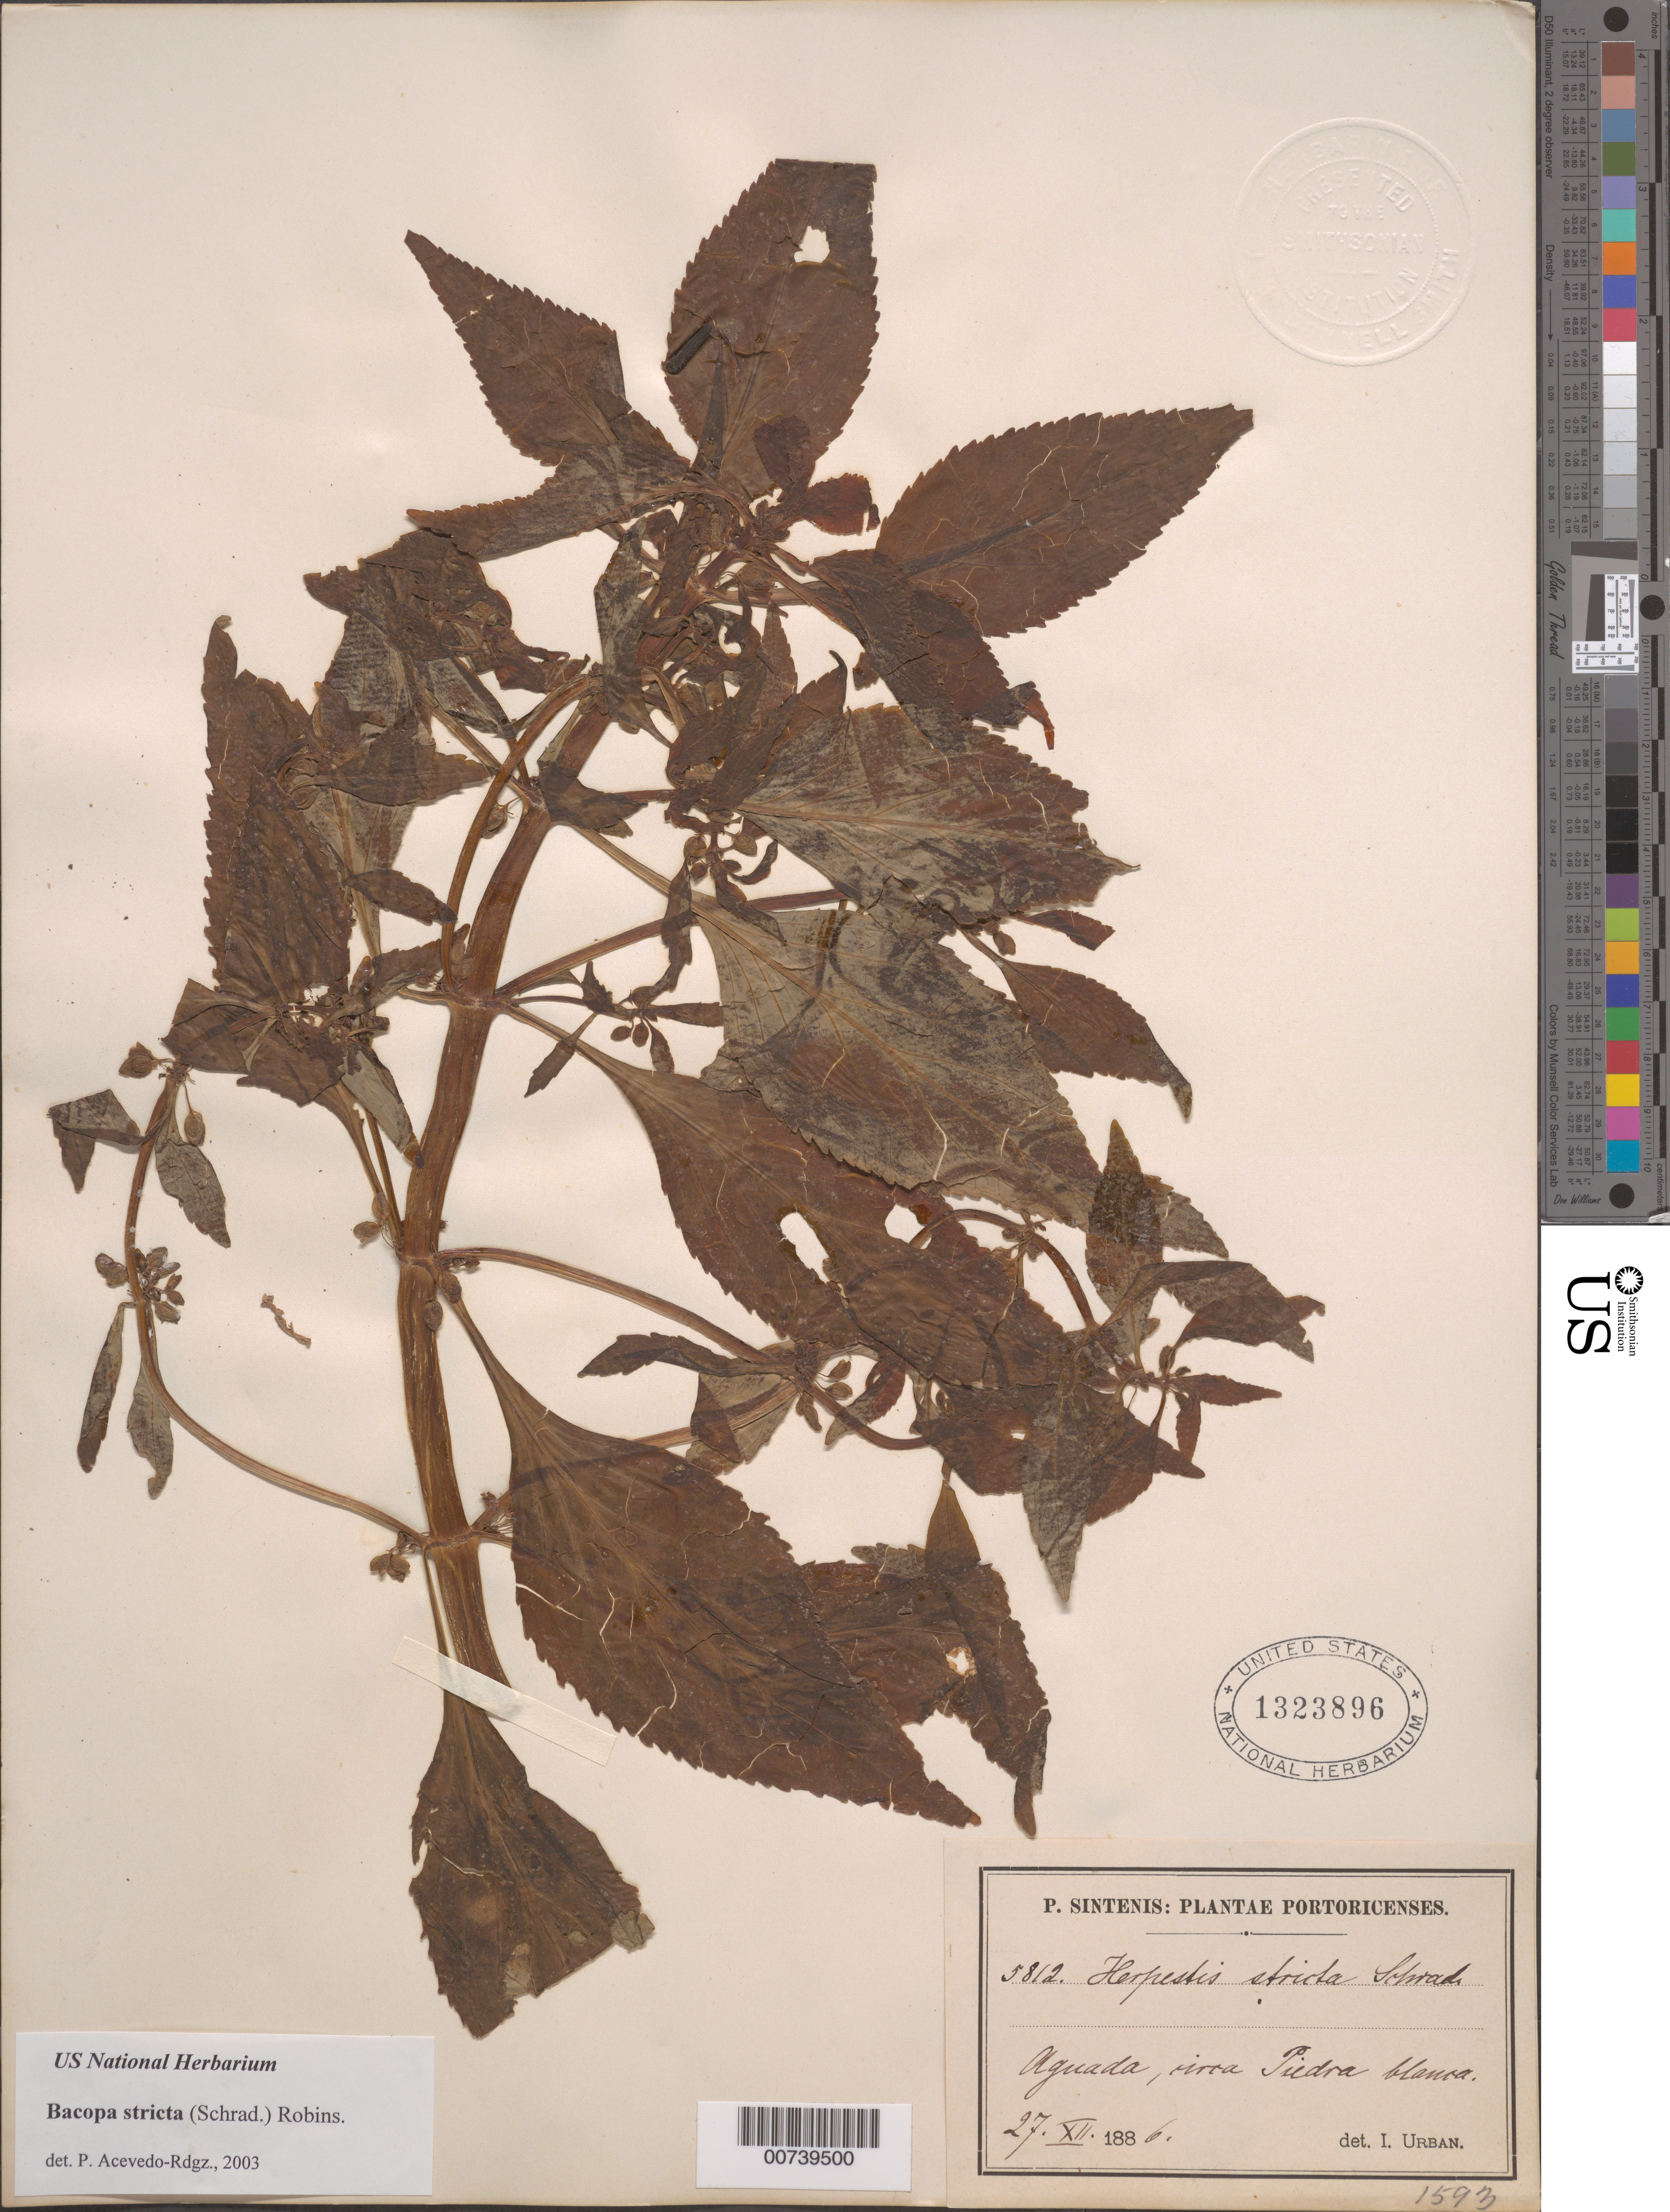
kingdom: Plantae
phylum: Tracheophyta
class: Magnoliopsida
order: Lamiales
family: Plantaginaceae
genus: Bacopa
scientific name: Bacopa stricta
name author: (Schrad.) B.L. Rob.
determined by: Acevedo-Rodríguez, P., (BOT), Smithsonian Institution - National Museum of Natural History (UNITED STATES)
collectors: P. Sintenis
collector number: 5812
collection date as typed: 27 Dec 1886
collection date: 1886-12-27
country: Puerto Rico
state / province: Aguada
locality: Aguada, circa Piedra Blanca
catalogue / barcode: US 1323896